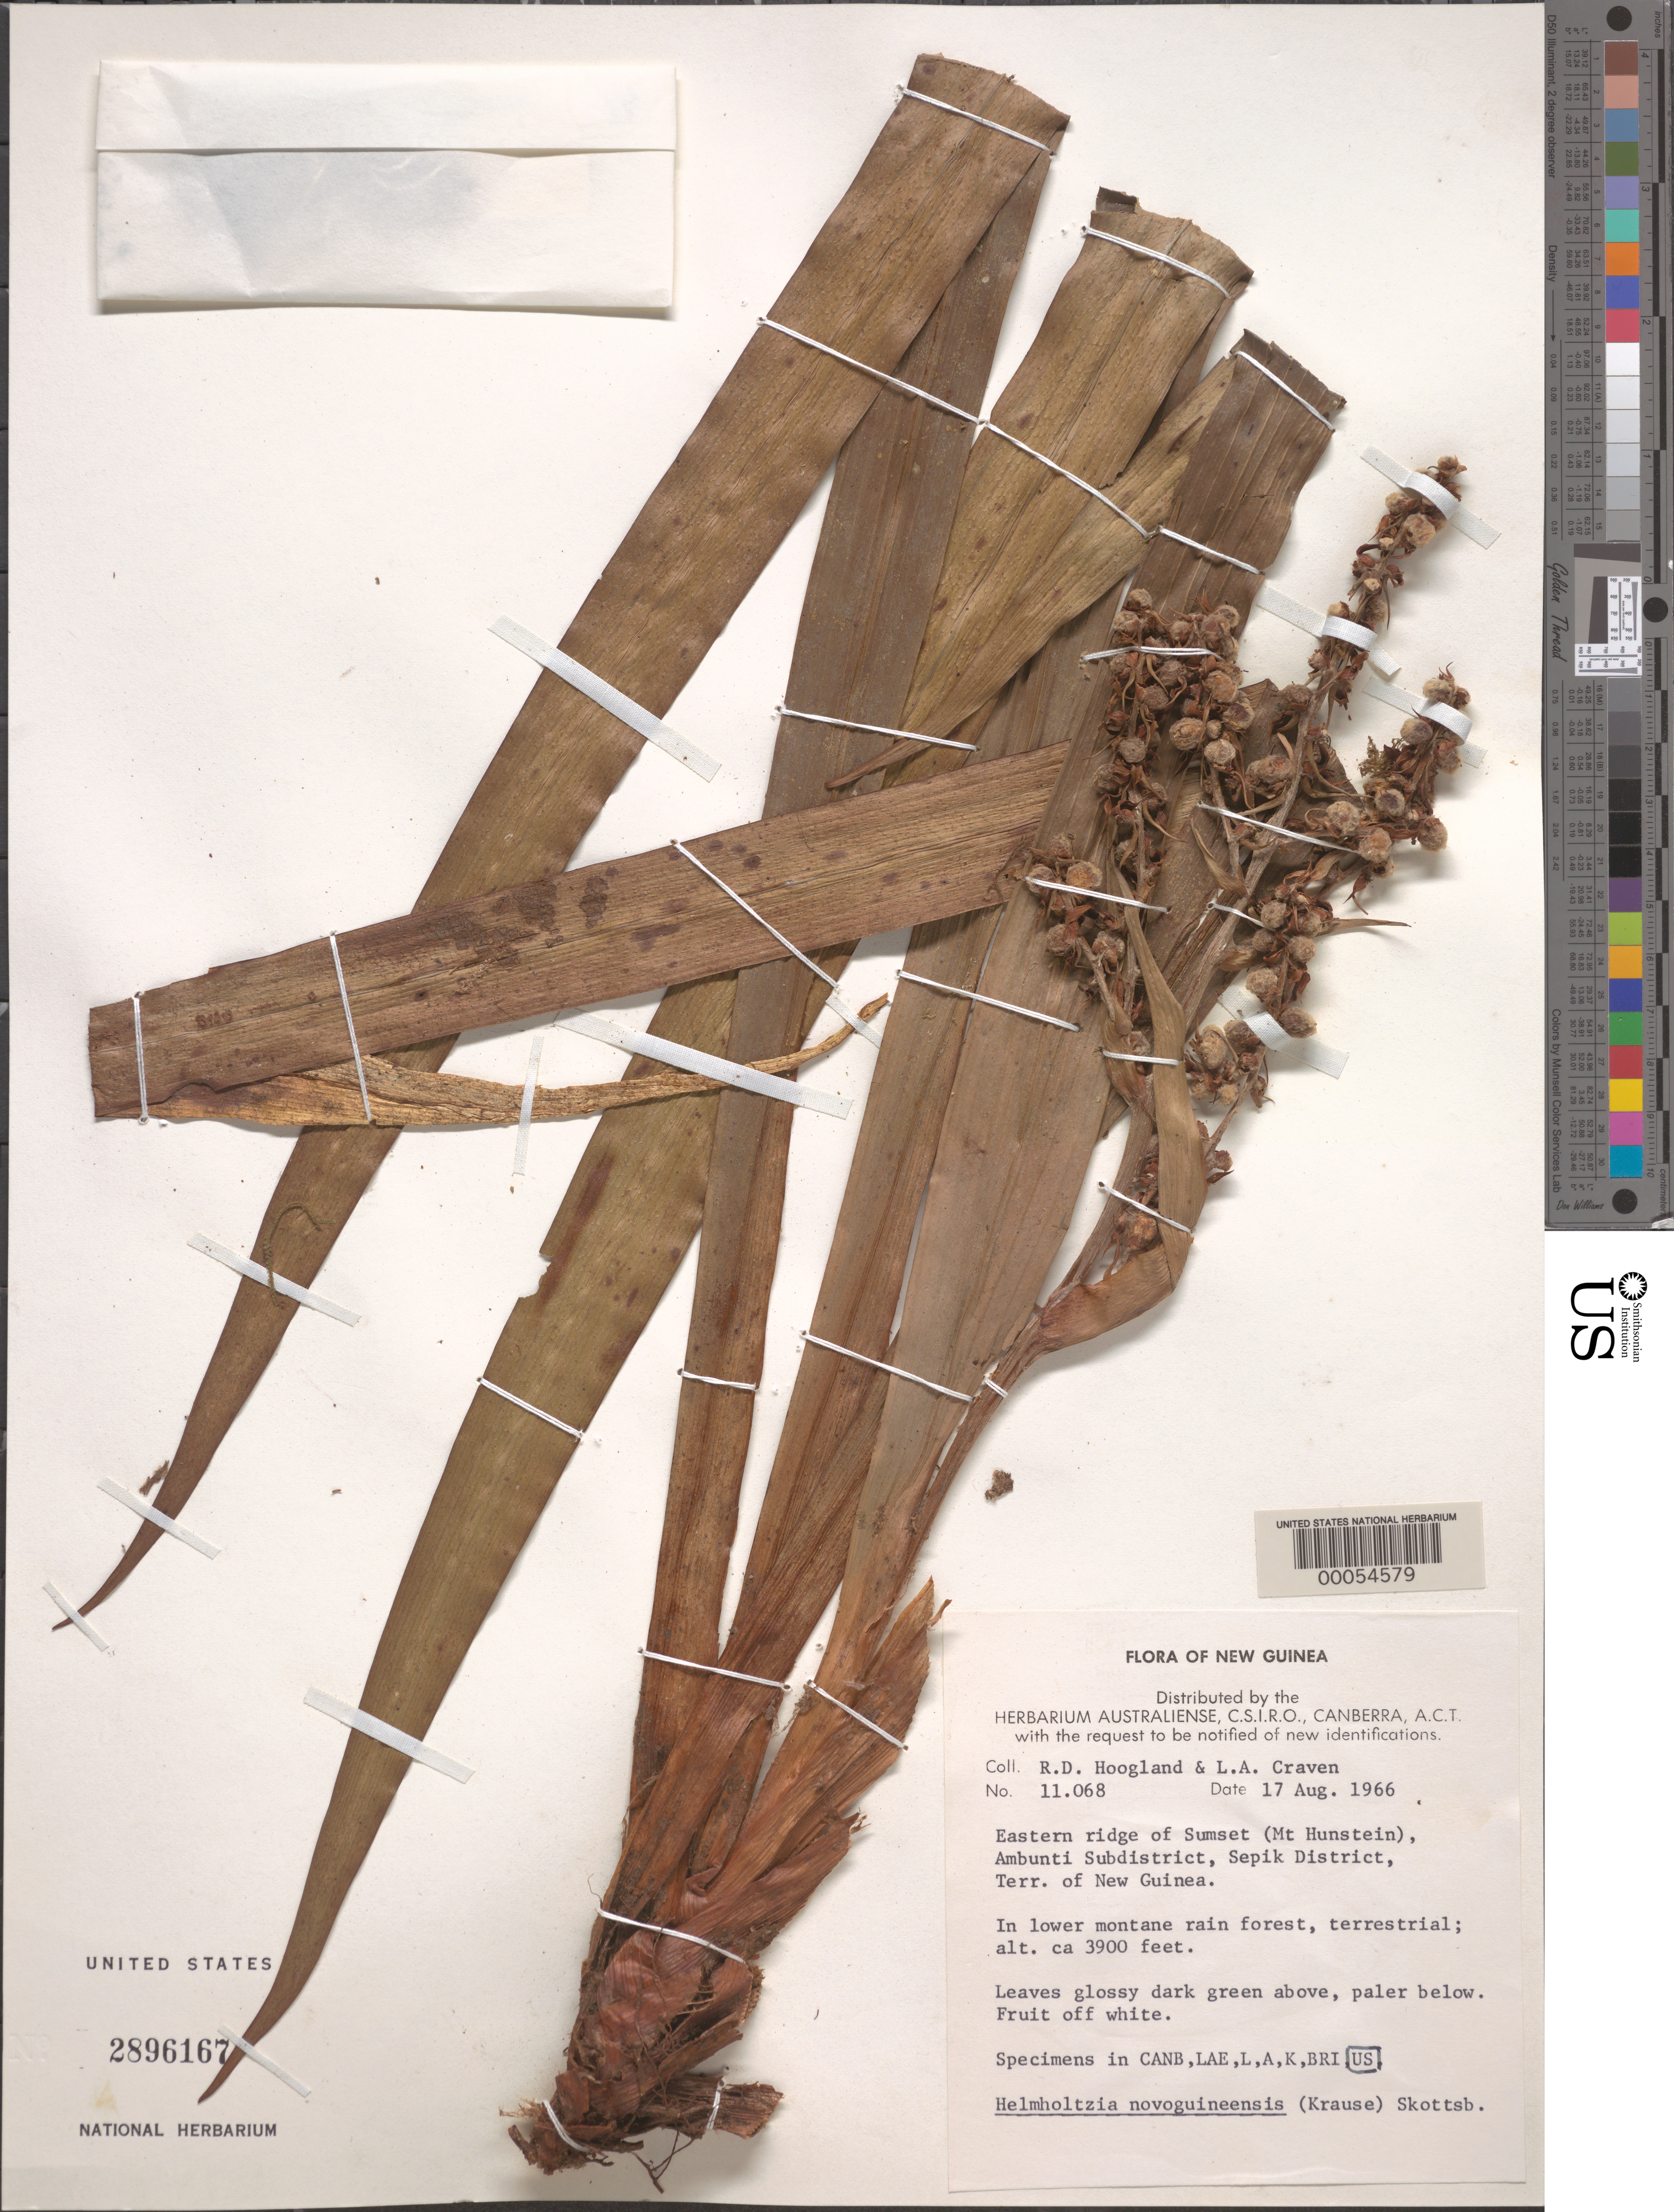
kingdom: Plantae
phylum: Tracheophyta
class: Liliopsida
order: Commelinales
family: Philydraceae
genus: Helmholtzia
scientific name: Helmholtzia novoguineensis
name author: (E.H.L. Krause) Skottsb.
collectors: R. D. Hoogland & L. A. Craven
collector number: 11068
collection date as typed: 17 Aug 1966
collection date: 1966-08-17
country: Papua New Guinea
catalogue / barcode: US 2896167